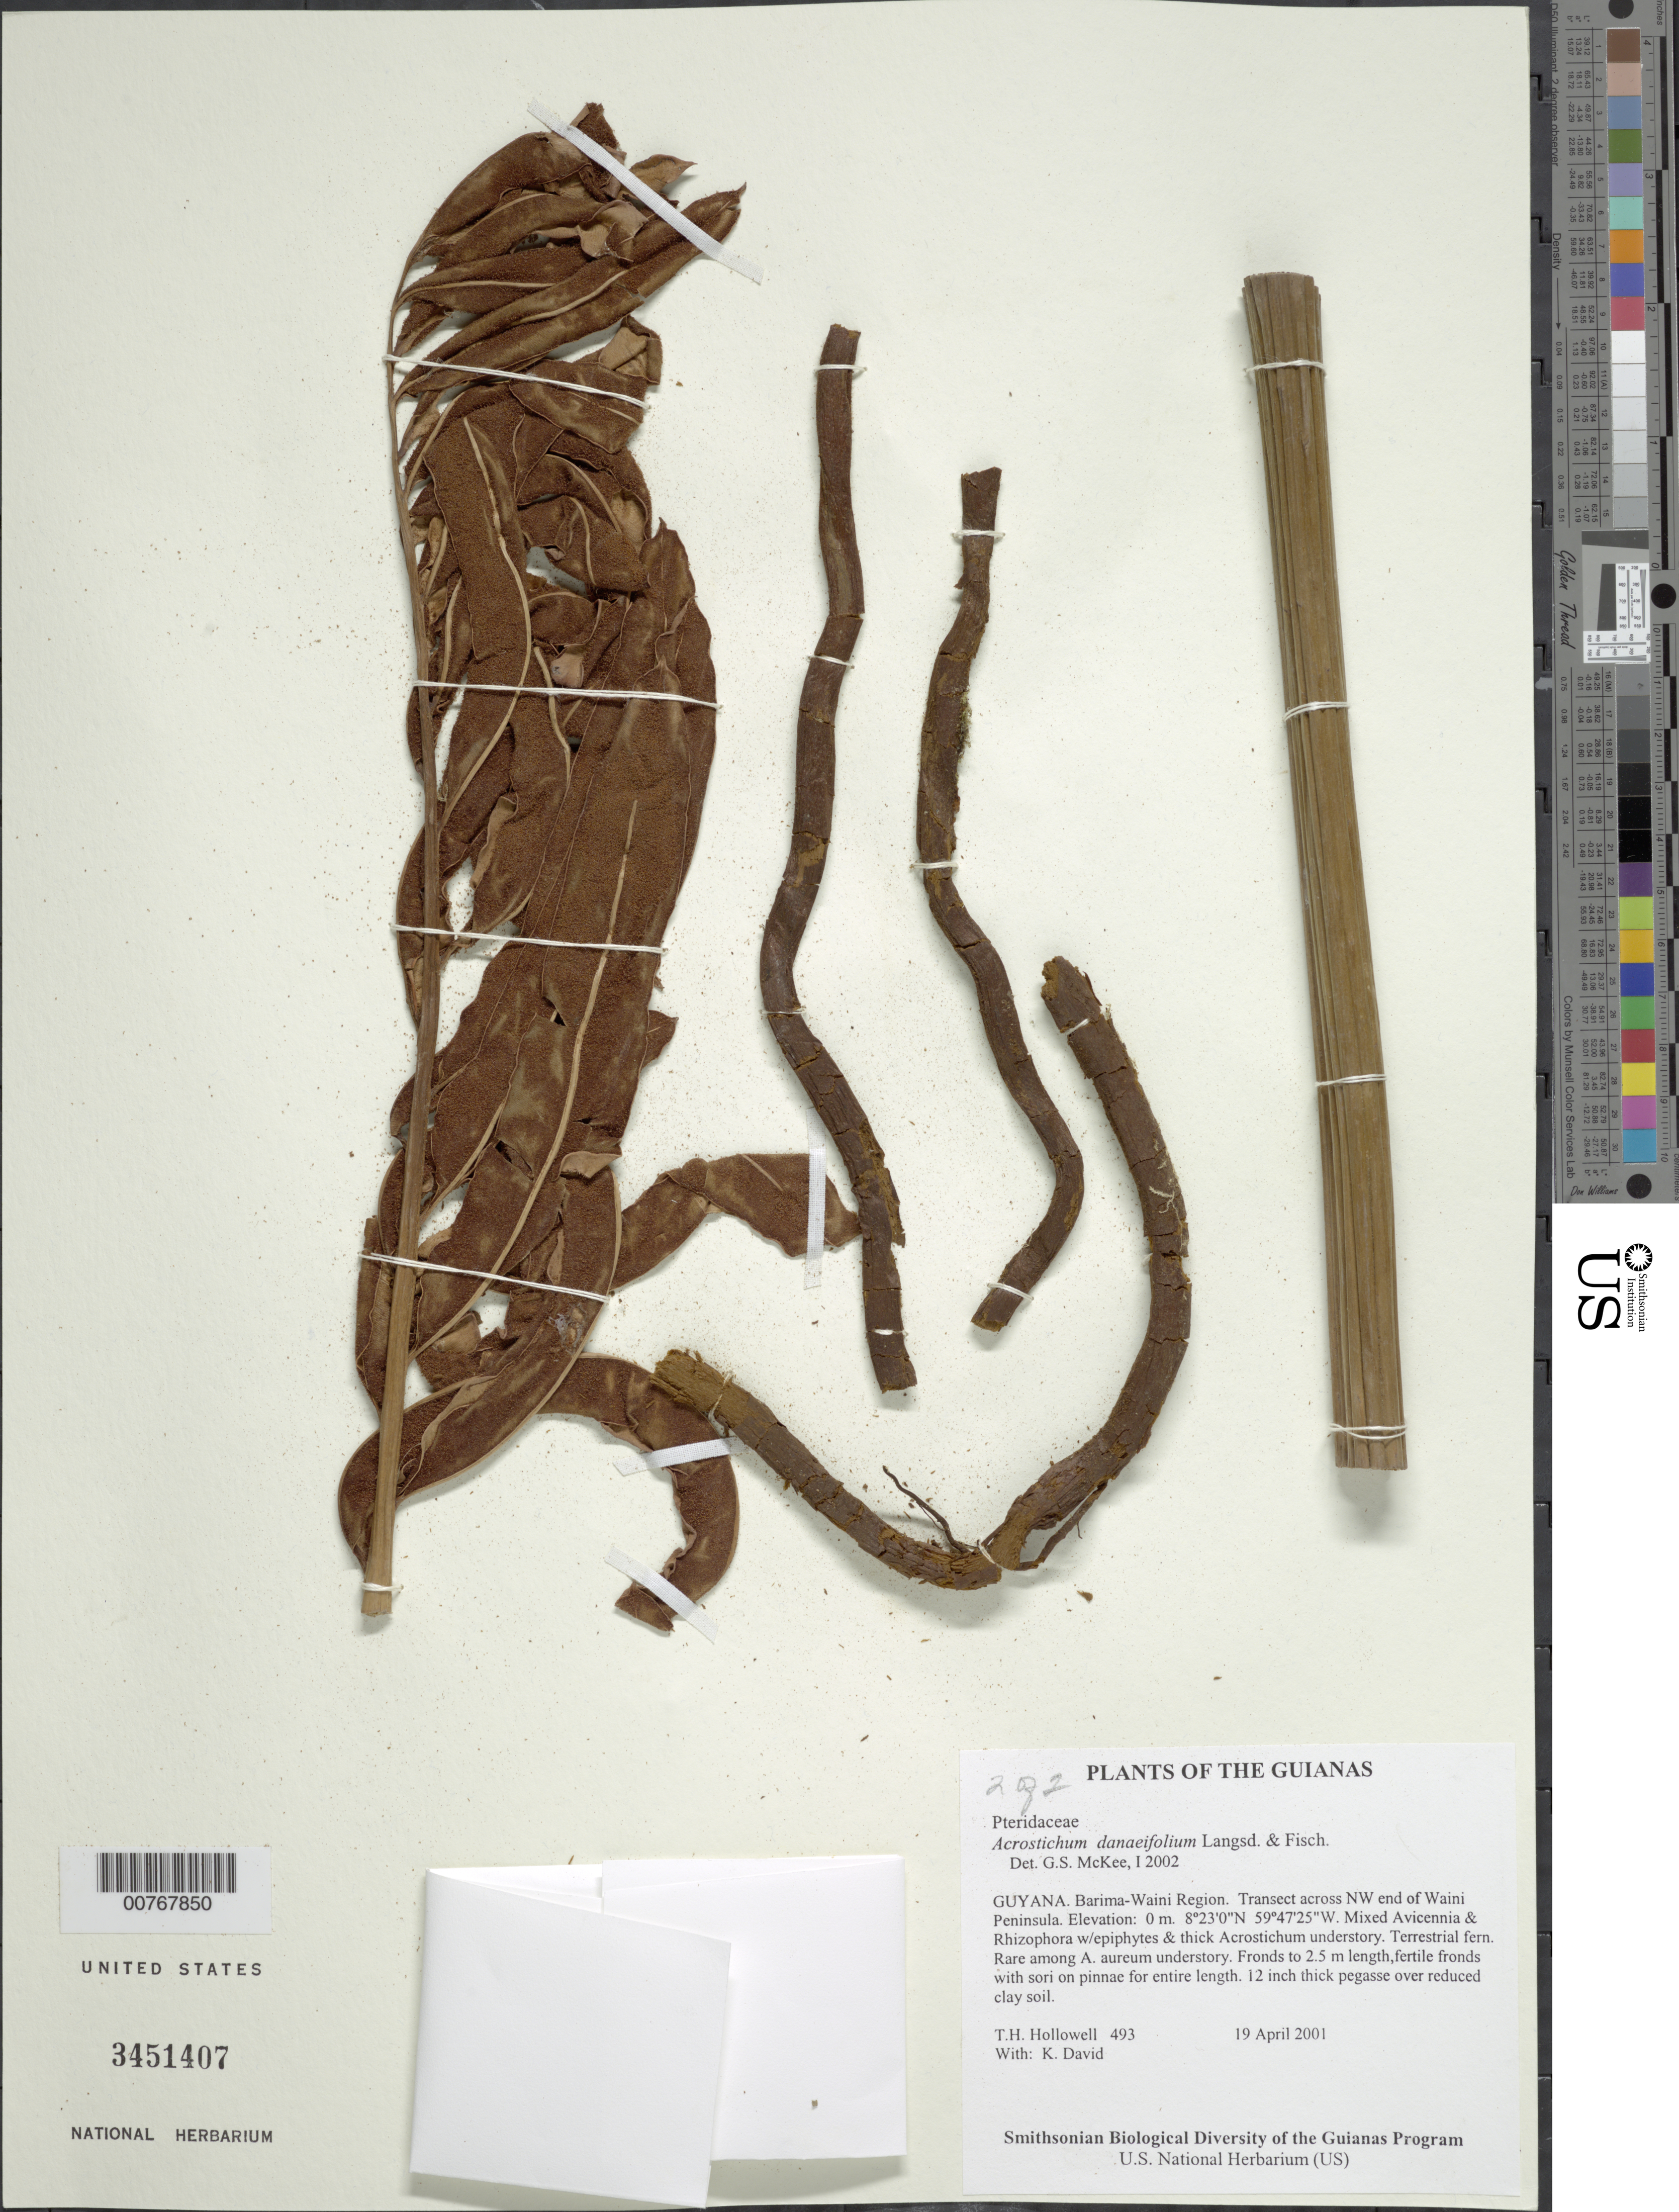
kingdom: Plantae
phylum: Tracheophyta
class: Polypodiopsida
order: Polypodiales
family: Pteridaceae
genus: Acrostichum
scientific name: Acrostichum danaeifolium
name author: Langsd. & Fisch.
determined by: McKee, G. S., (US), NMNH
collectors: T. Hollowell & K. David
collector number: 493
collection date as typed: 19 April 2001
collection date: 2001-04-19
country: Guyana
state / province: Barima-Waini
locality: Transect across NW end of Waini Peninsula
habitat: Mixed Avicennia & Rhizophora w/epiphytes & thick Acrostichum understory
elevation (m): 1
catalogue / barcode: US 3451407